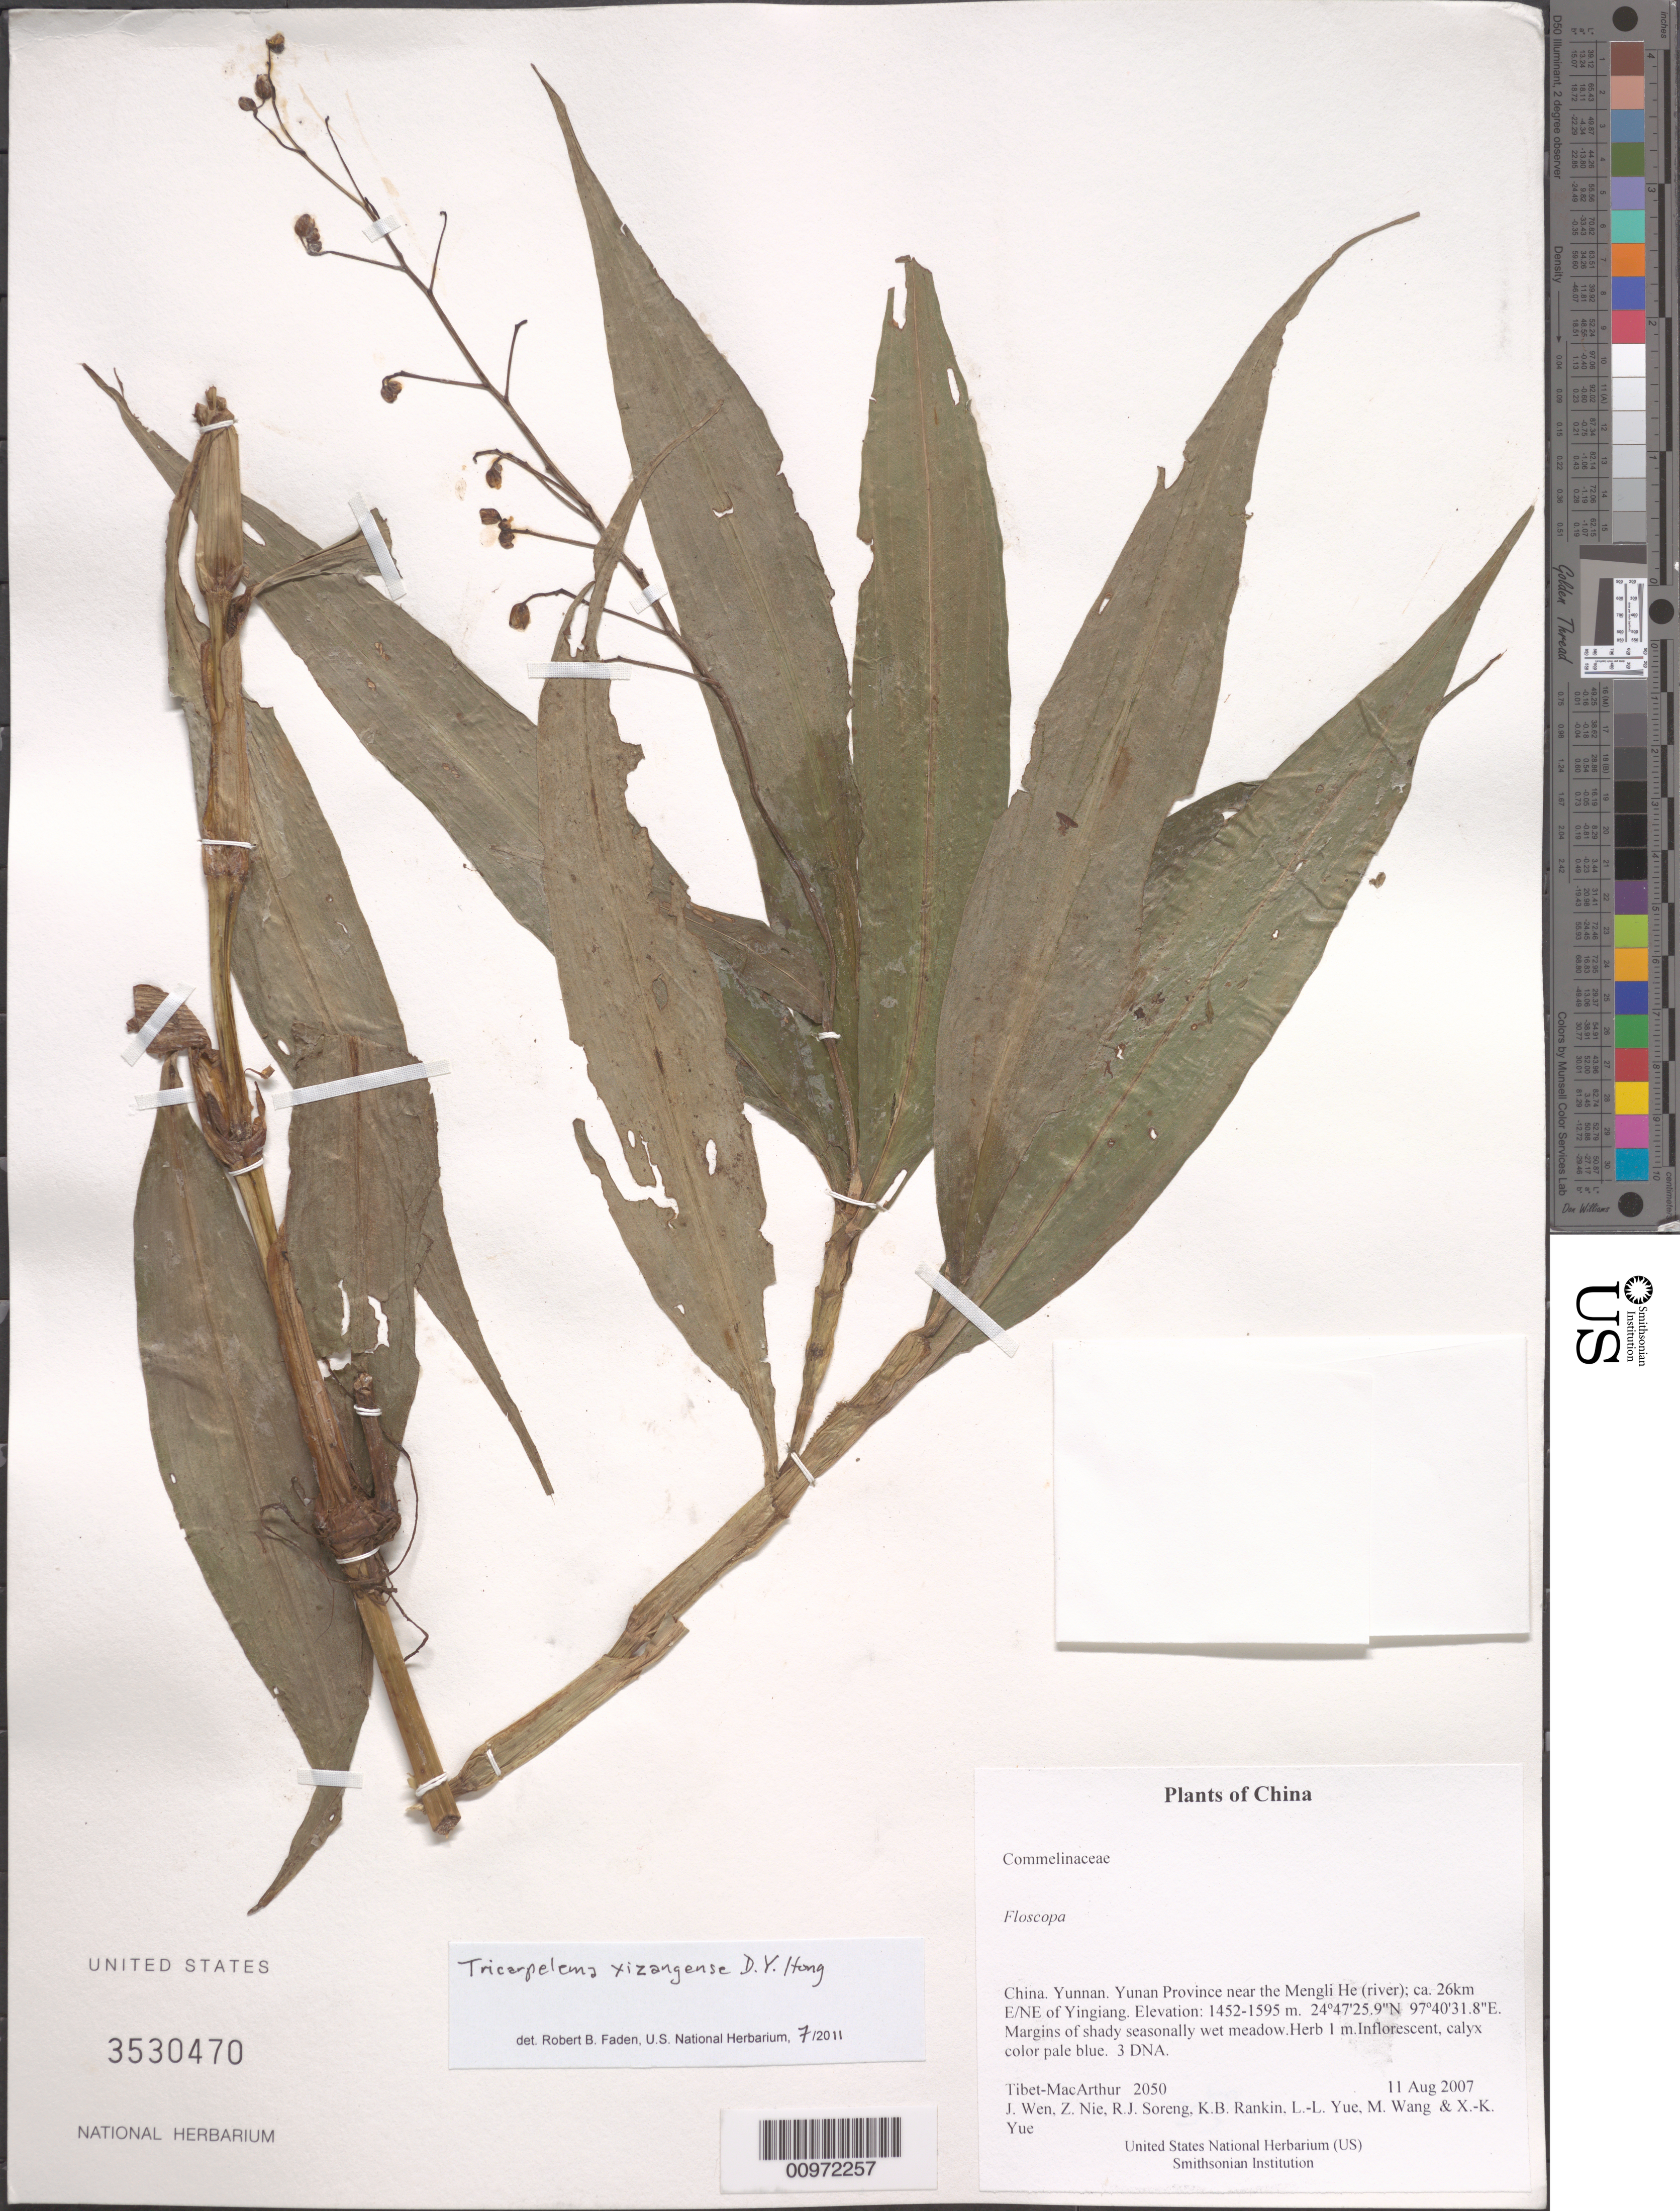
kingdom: Plantae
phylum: Tracheophyta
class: Liliopsida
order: Commelinales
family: Commelinaceae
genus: Tricarpelema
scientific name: Tricarpelema xizangense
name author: D.Y. Hong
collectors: Tibet-MacArthur, J. Wen, Z. Nie, R. J. Soreng, K. Rankin, L. Yue, M. Wang & X. Yue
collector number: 2050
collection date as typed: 11 Aug 2007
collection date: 2007-08-11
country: China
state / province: Yunnan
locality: Yunan Province near the Mengli He (river); ca. 26km E/NE of Yingiang.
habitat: Margins of shady seasonally wet meadow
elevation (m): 1452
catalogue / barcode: US 3530470